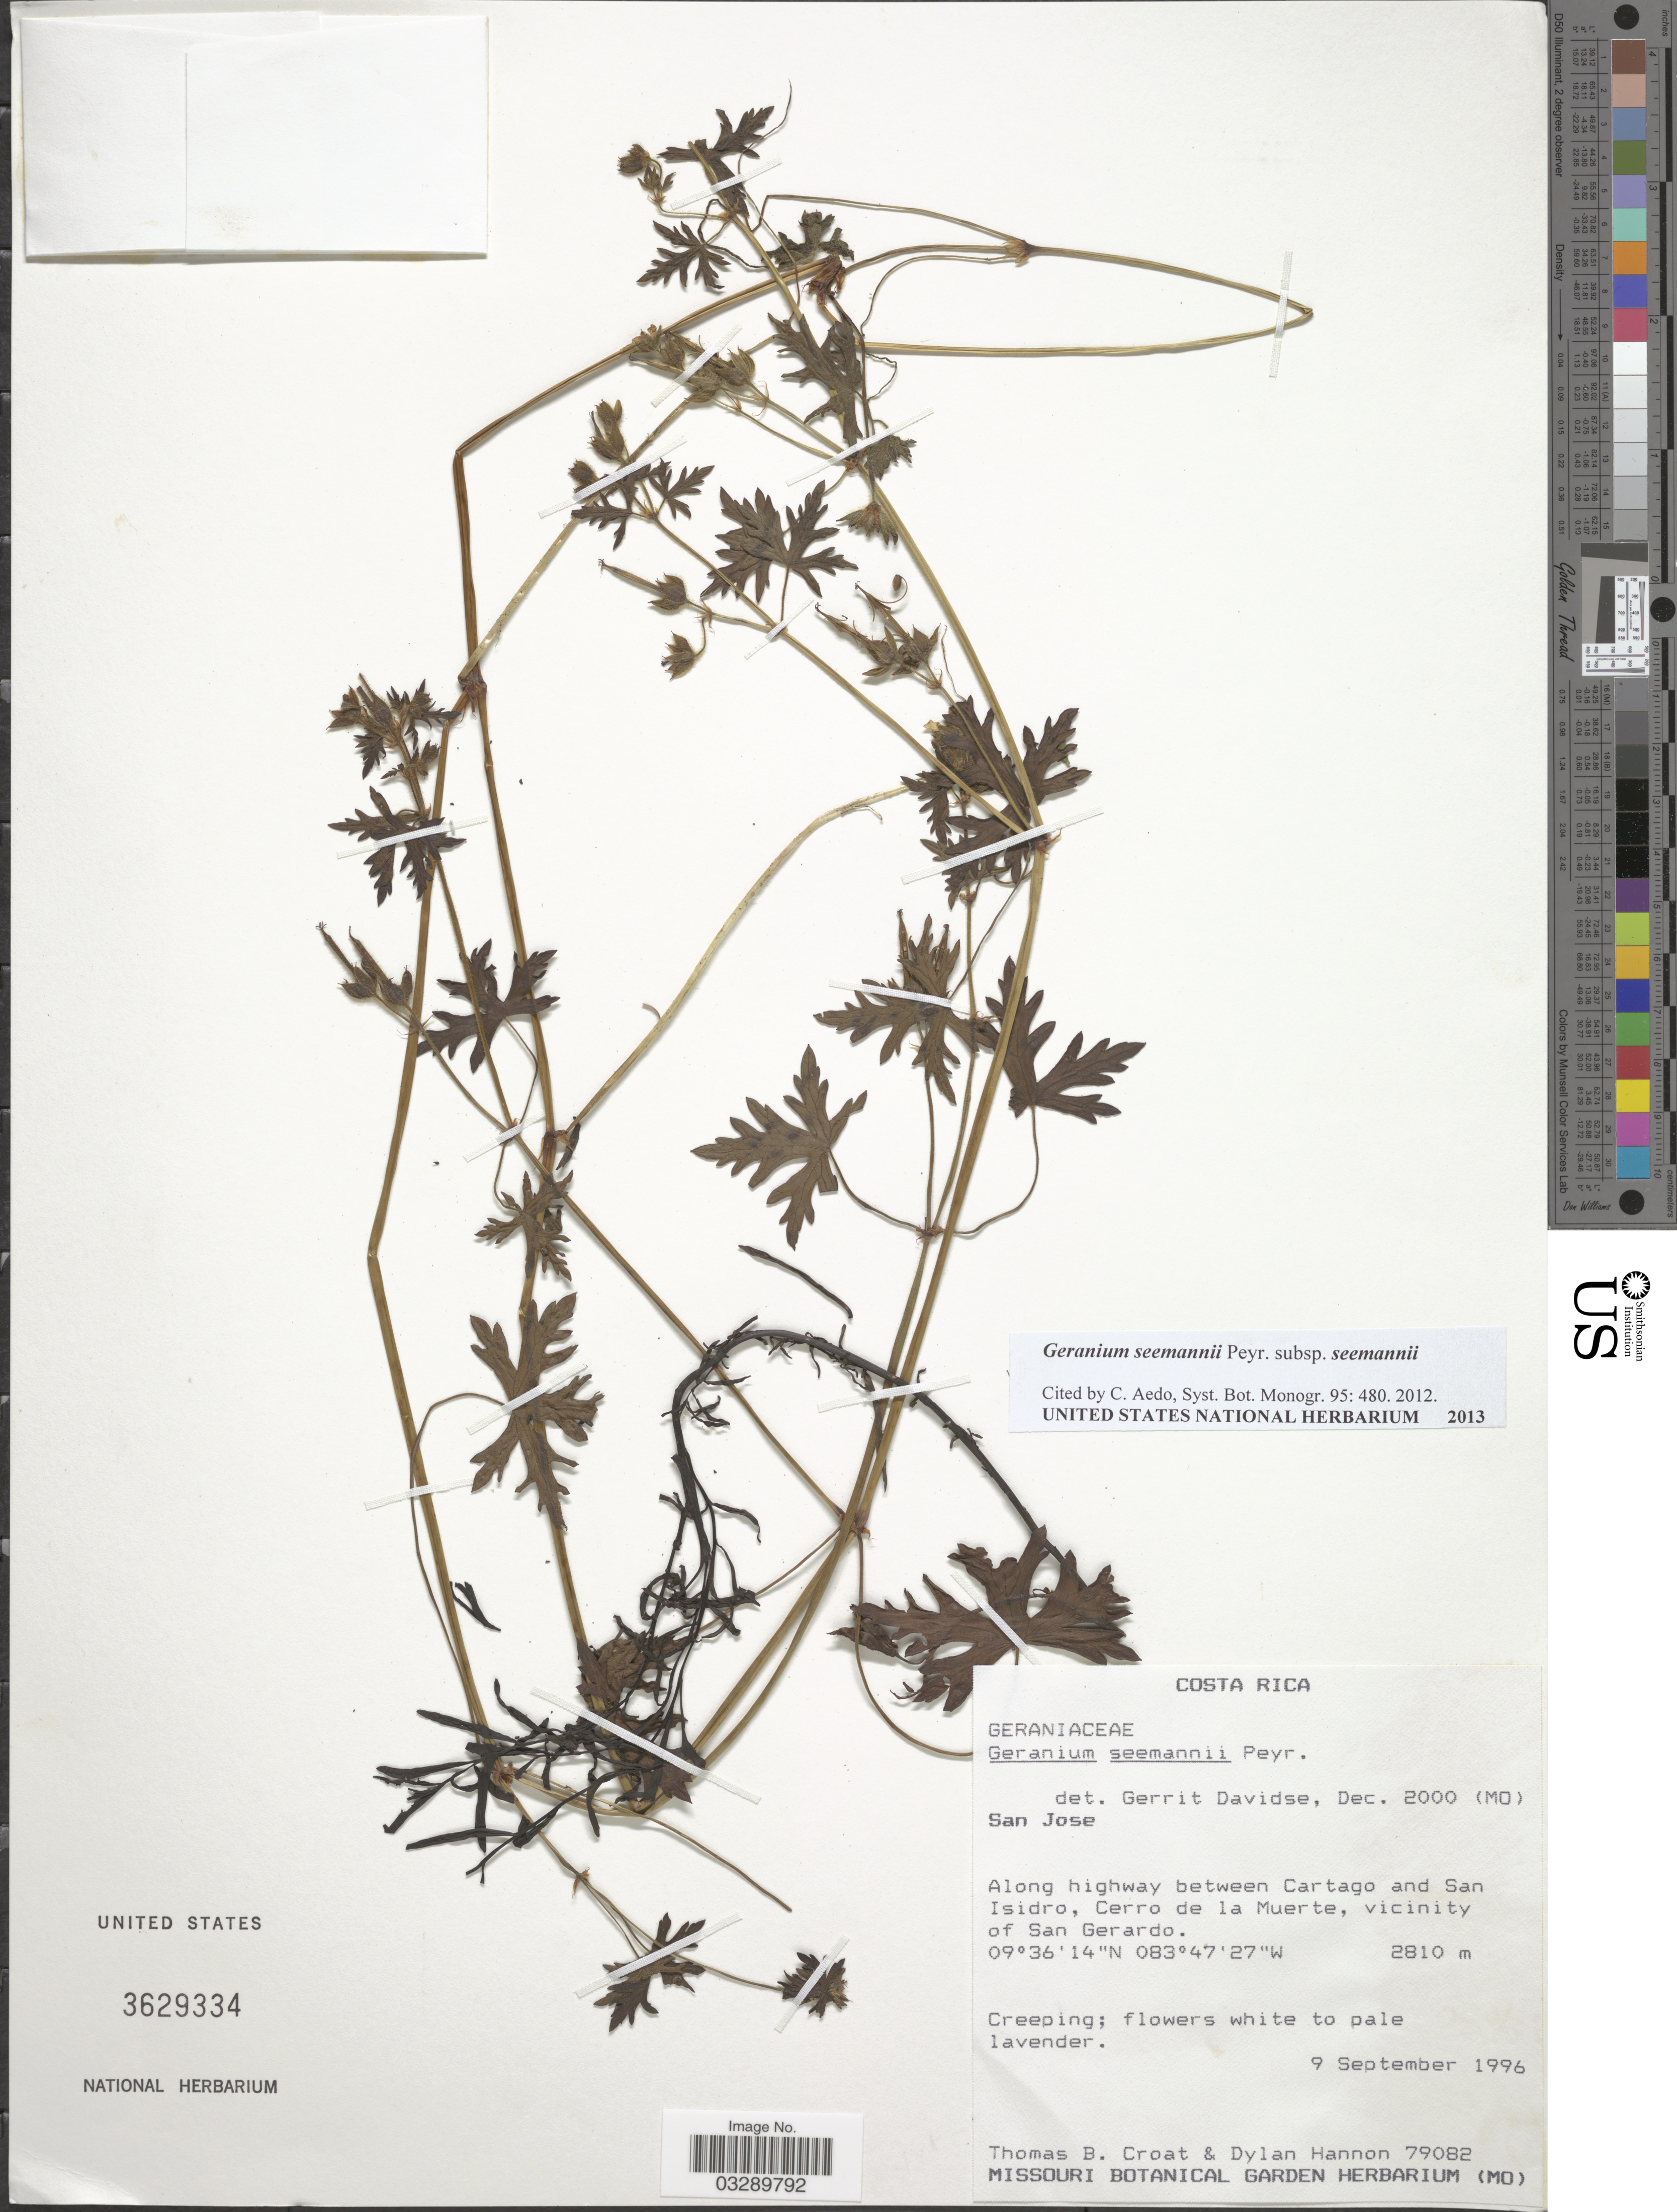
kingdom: Plantae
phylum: Tracheophyta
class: Magnoliopsida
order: Geraniales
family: Geraniaceae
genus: Geranium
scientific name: Geranium seemannii subsp. seemannii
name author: Peyr.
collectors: T. B. Croat & D. Hannon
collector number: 79082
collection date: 1996-09-09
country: Costa Rica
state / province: San José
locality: San Jose, Along highway between Cartago and San Isidro, Cerro de la Muerte, vicinity of San Gerardo.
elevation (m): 2810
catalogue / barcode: US 3629334